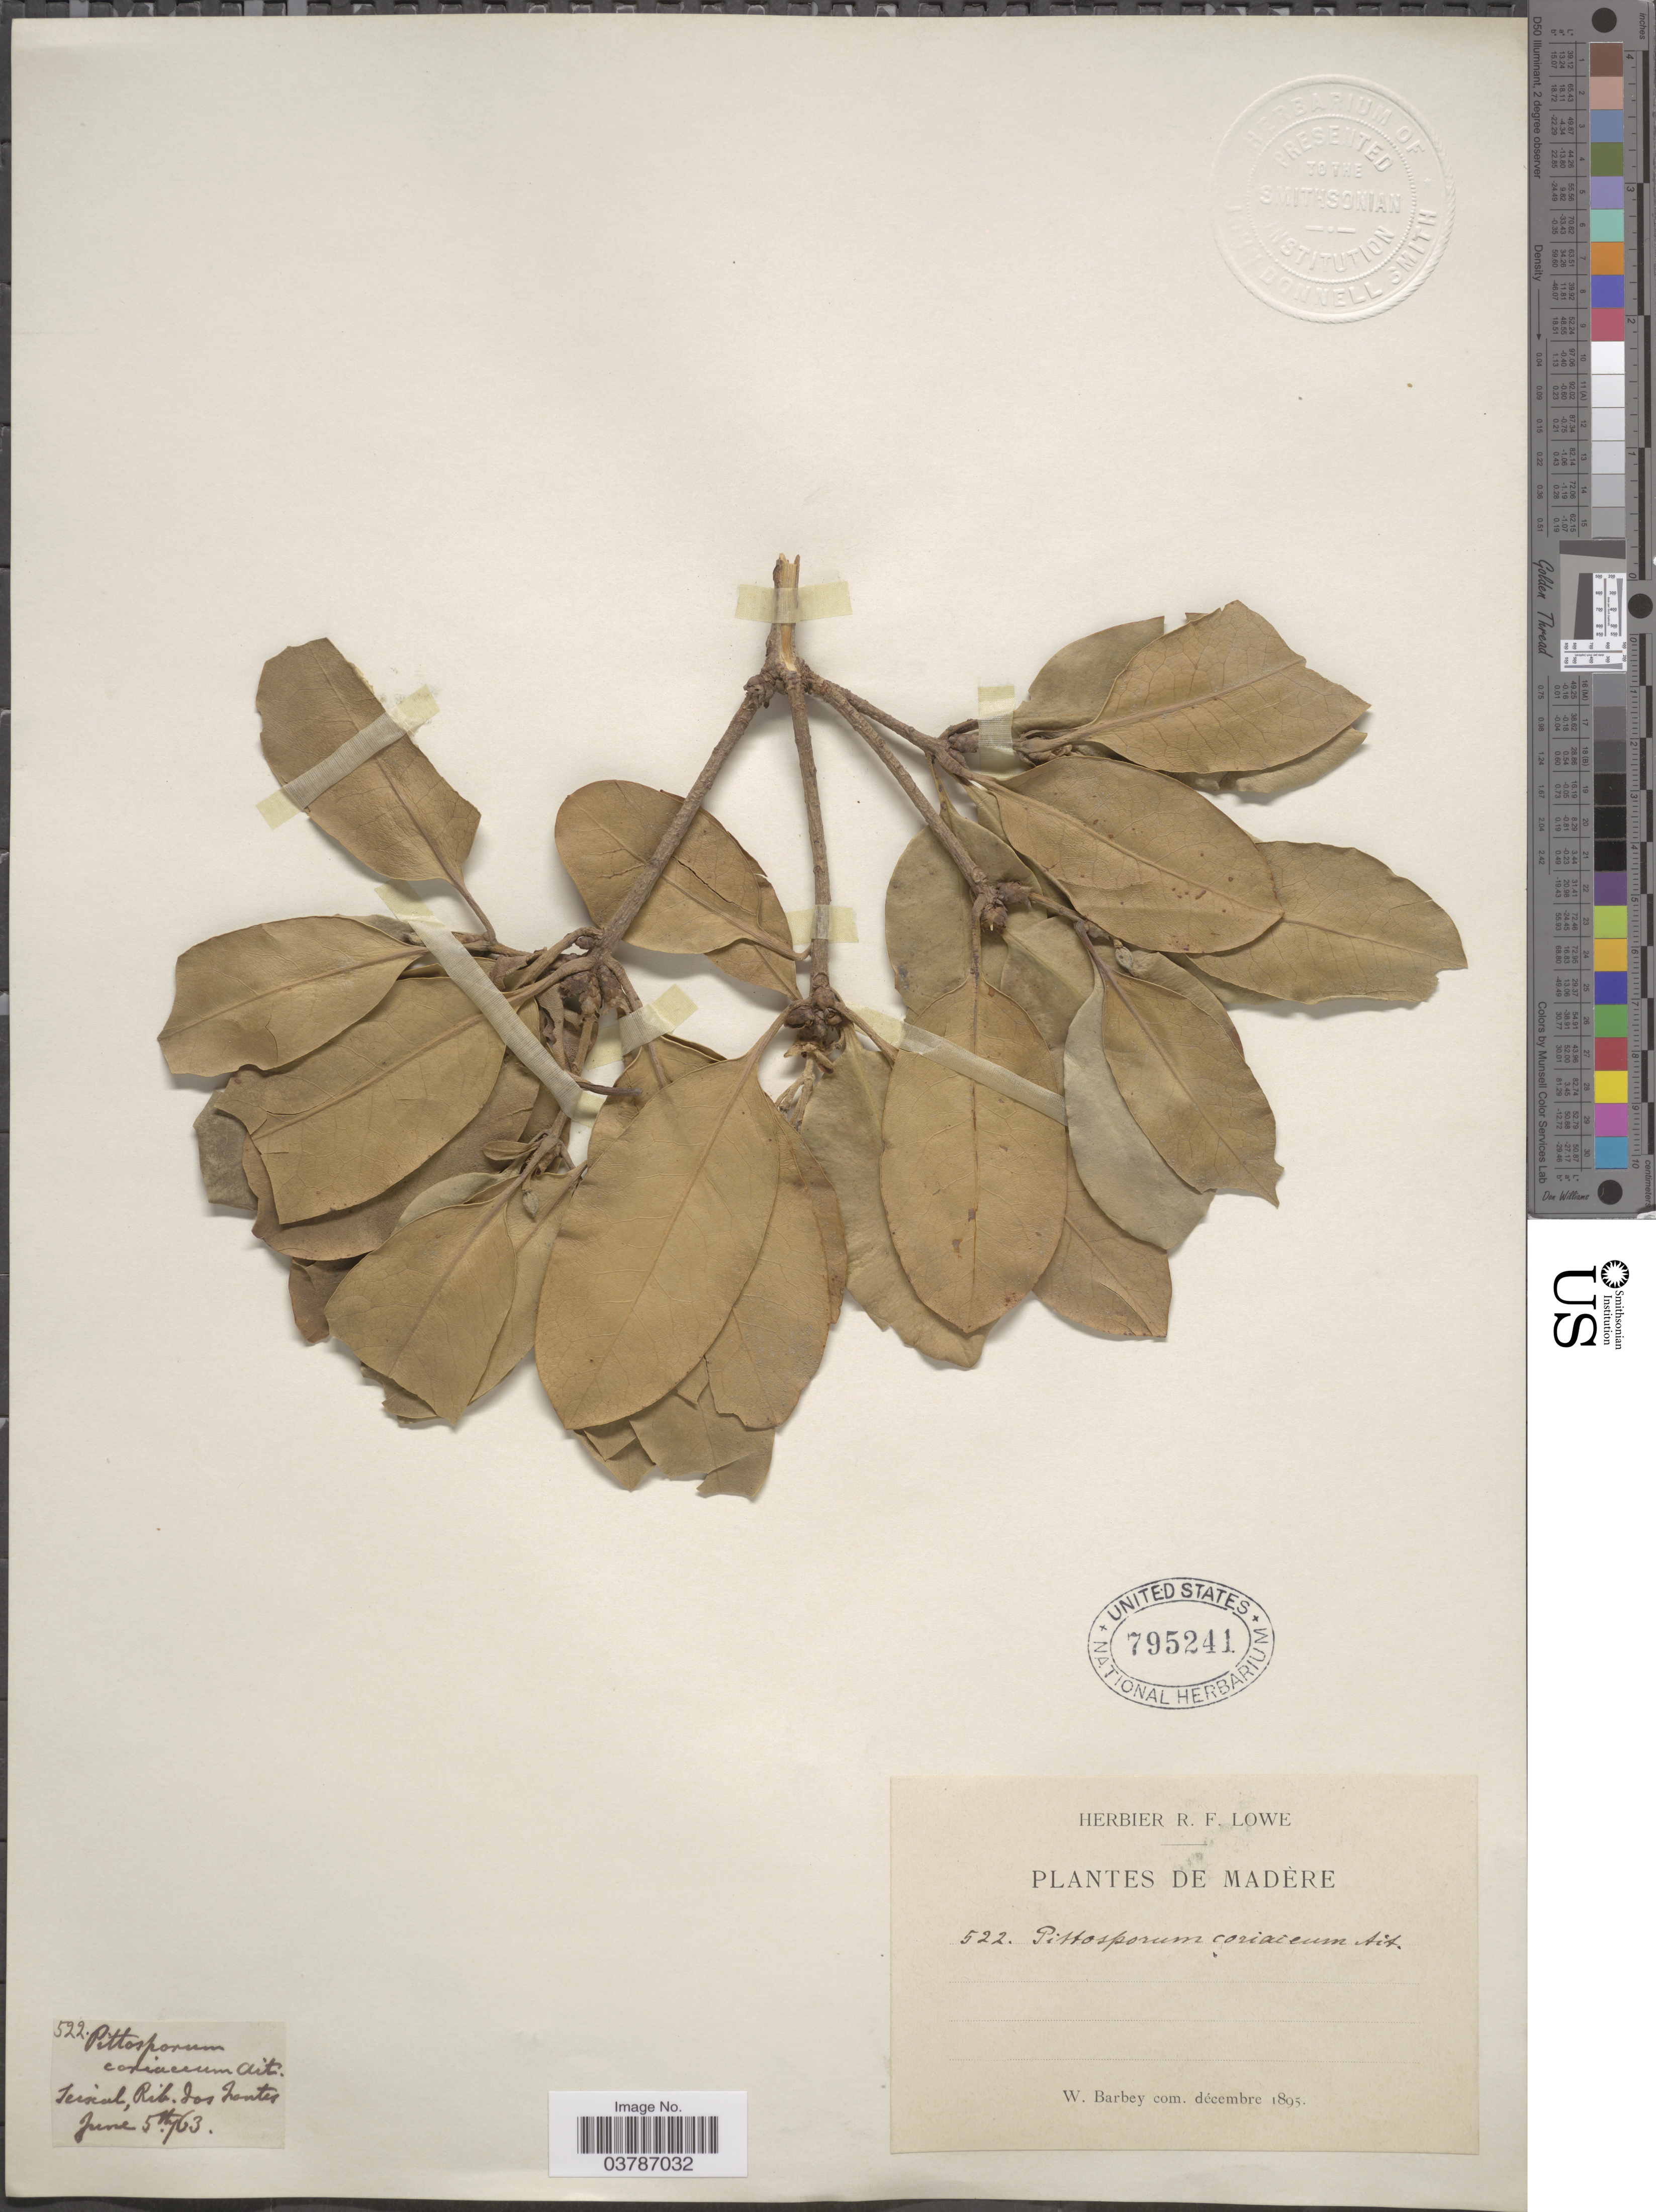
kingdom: Plantae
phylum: Tracheophyta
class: Magnoliopsida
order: Apiales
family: Pittosporaceae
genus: Pittosporum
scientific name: Pittosporum coriaceum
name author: (Dryand.)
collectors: W. Barbey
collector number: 522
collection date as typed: Transcribed d/m/y: 5/6/63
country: Portugal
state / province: Madeira (Aut. Reg.)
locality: Madère. Seixal, Rib. dos Fontes.*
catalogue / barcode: US 795241